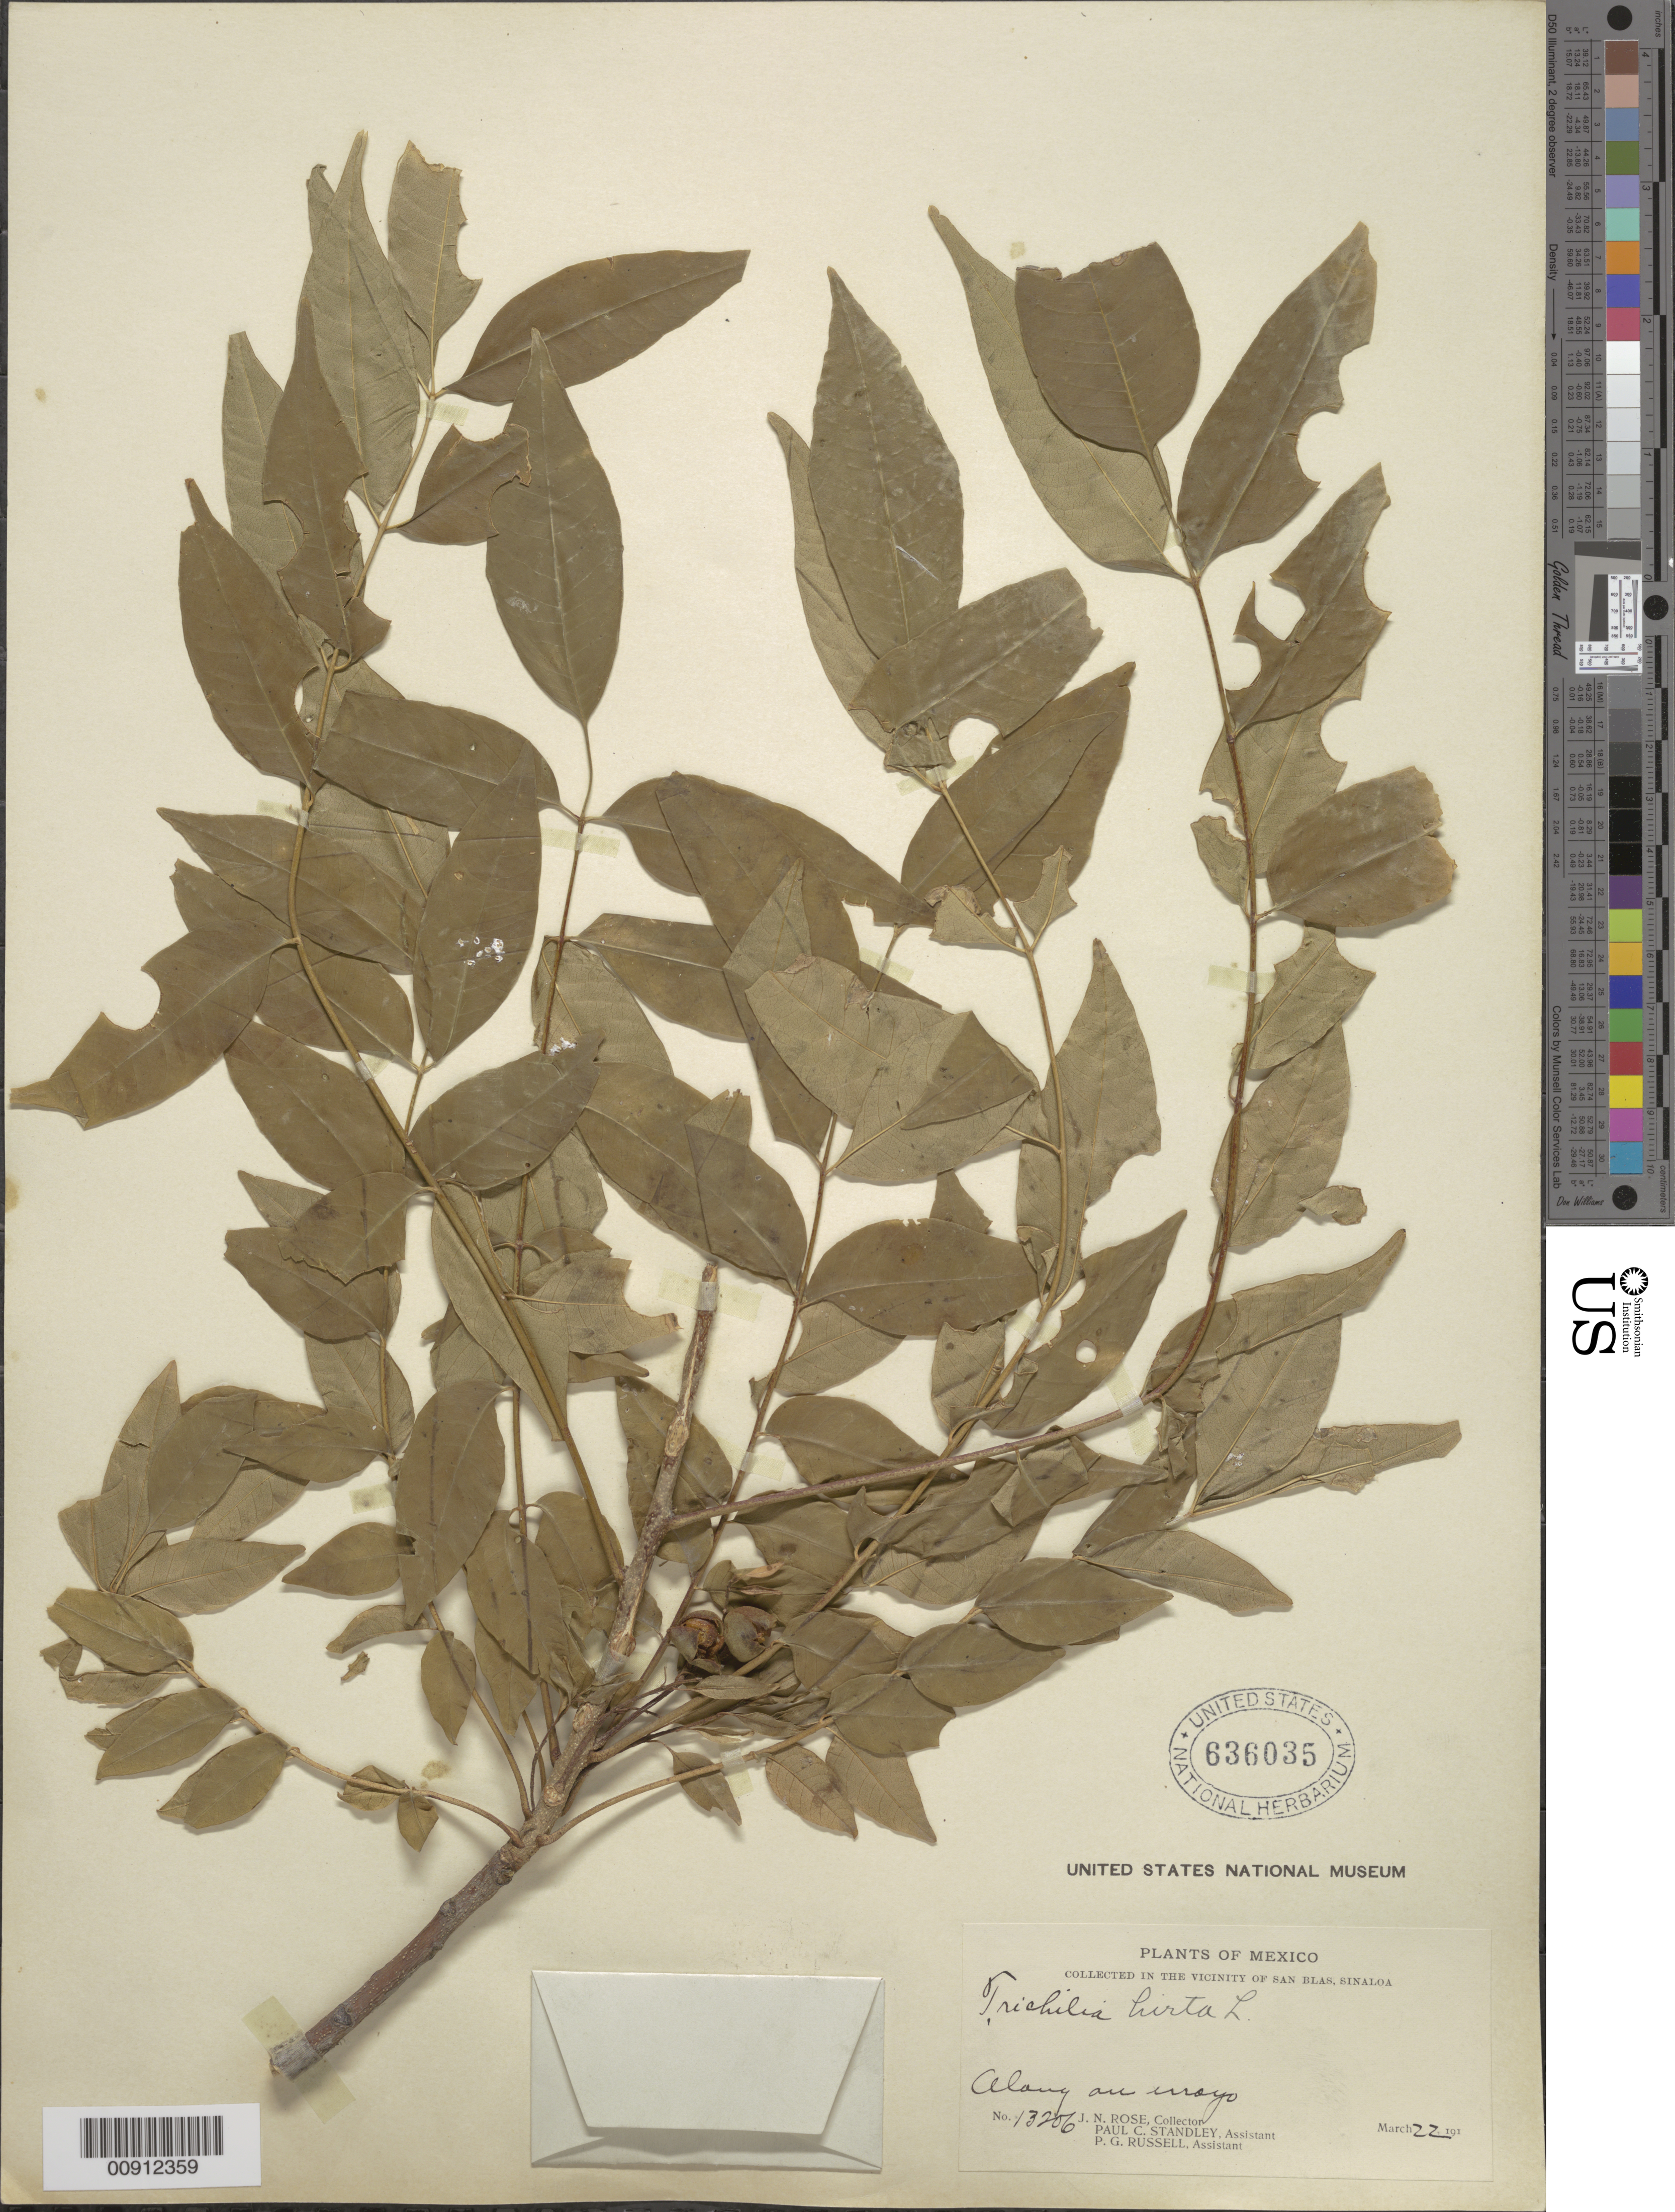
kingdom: Plantae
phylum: Tracheophyta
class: Magnoliopsida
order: Sapindales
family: Meliaceae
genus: Trichilia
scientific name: Trichilia hirta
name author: L.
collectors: J. N. Rose, P. C. Standley & P. G. Russell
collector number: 13206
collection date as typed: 22 Mar 191-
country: Mexico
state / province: Sinaloa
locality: Vicinity of San Blas, Sinaloa.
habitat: Along an arroyo.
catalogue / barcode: US 636035